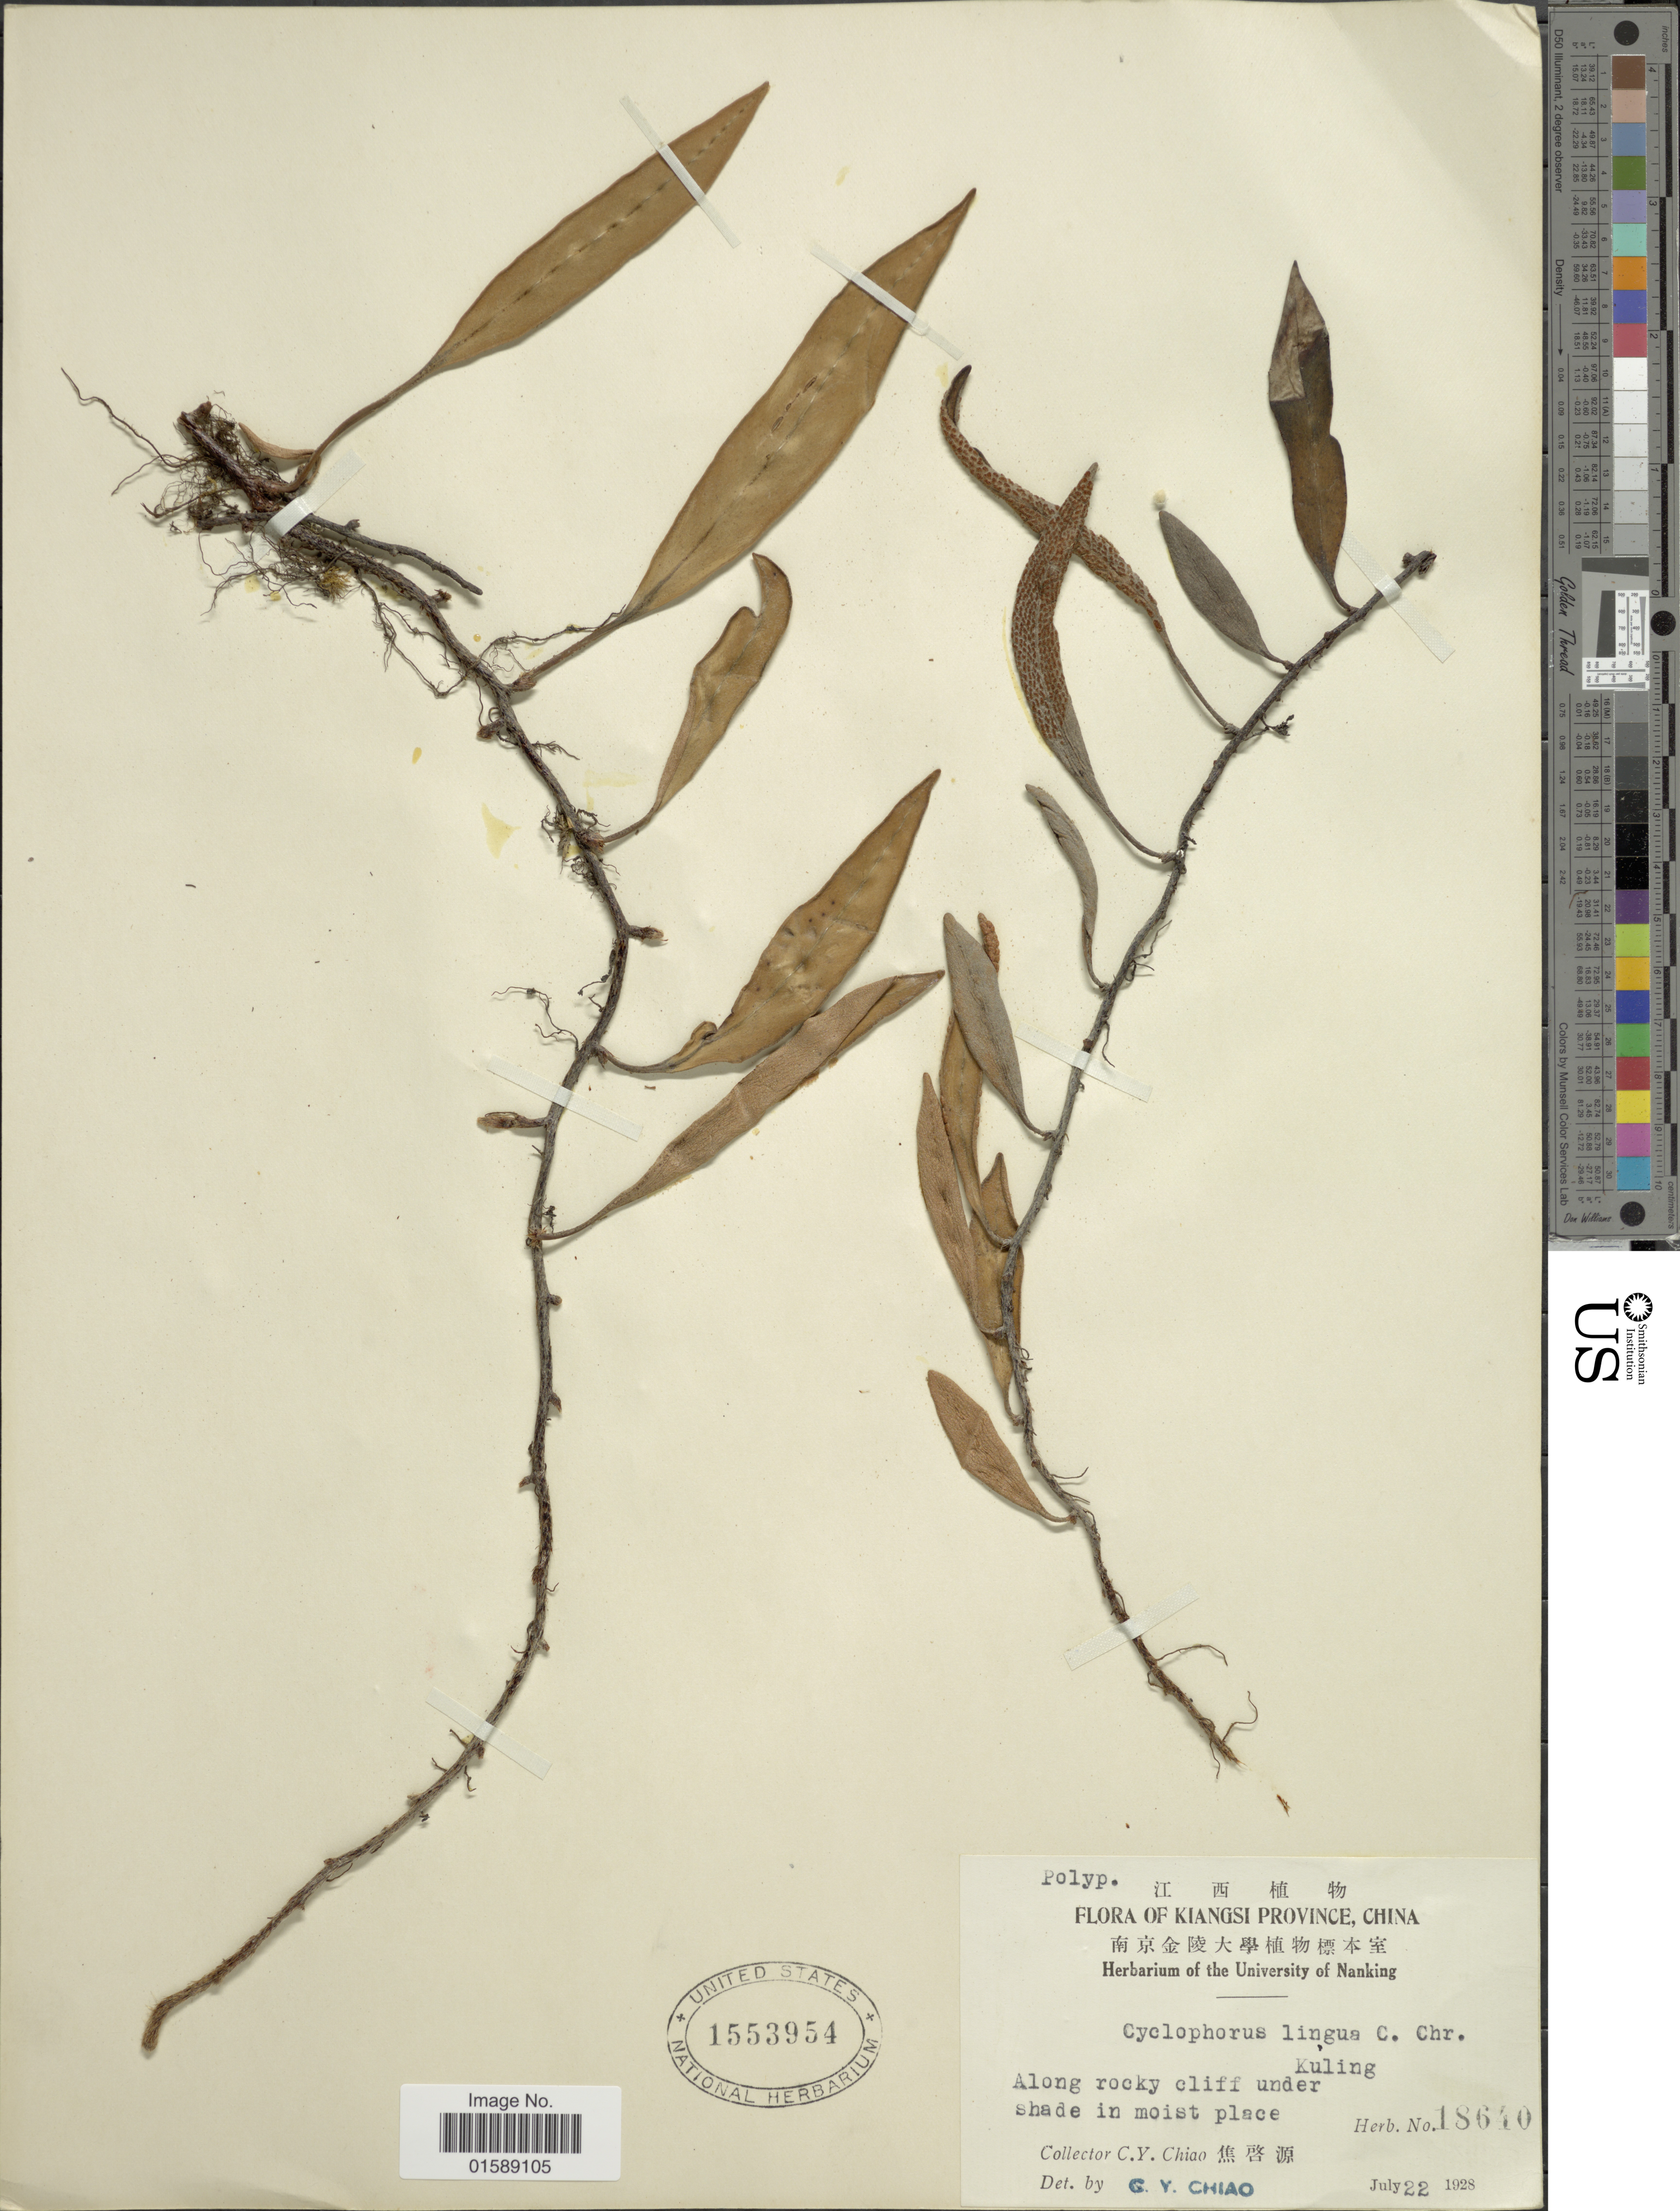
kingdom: Plantae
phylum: Tracheophyta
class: Polypodiopsida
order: Polypodiales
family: Polypodiaceae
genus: Pyrrosia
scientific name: Pyrrosia lingua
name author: (Thurb.) Farw.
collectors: C. Y. Chiao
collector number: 18640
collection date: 1928-07-22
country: China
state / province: Jiangxi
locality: Kiangsi Province. Kuling [unsure placement]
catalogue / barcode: US 1553954